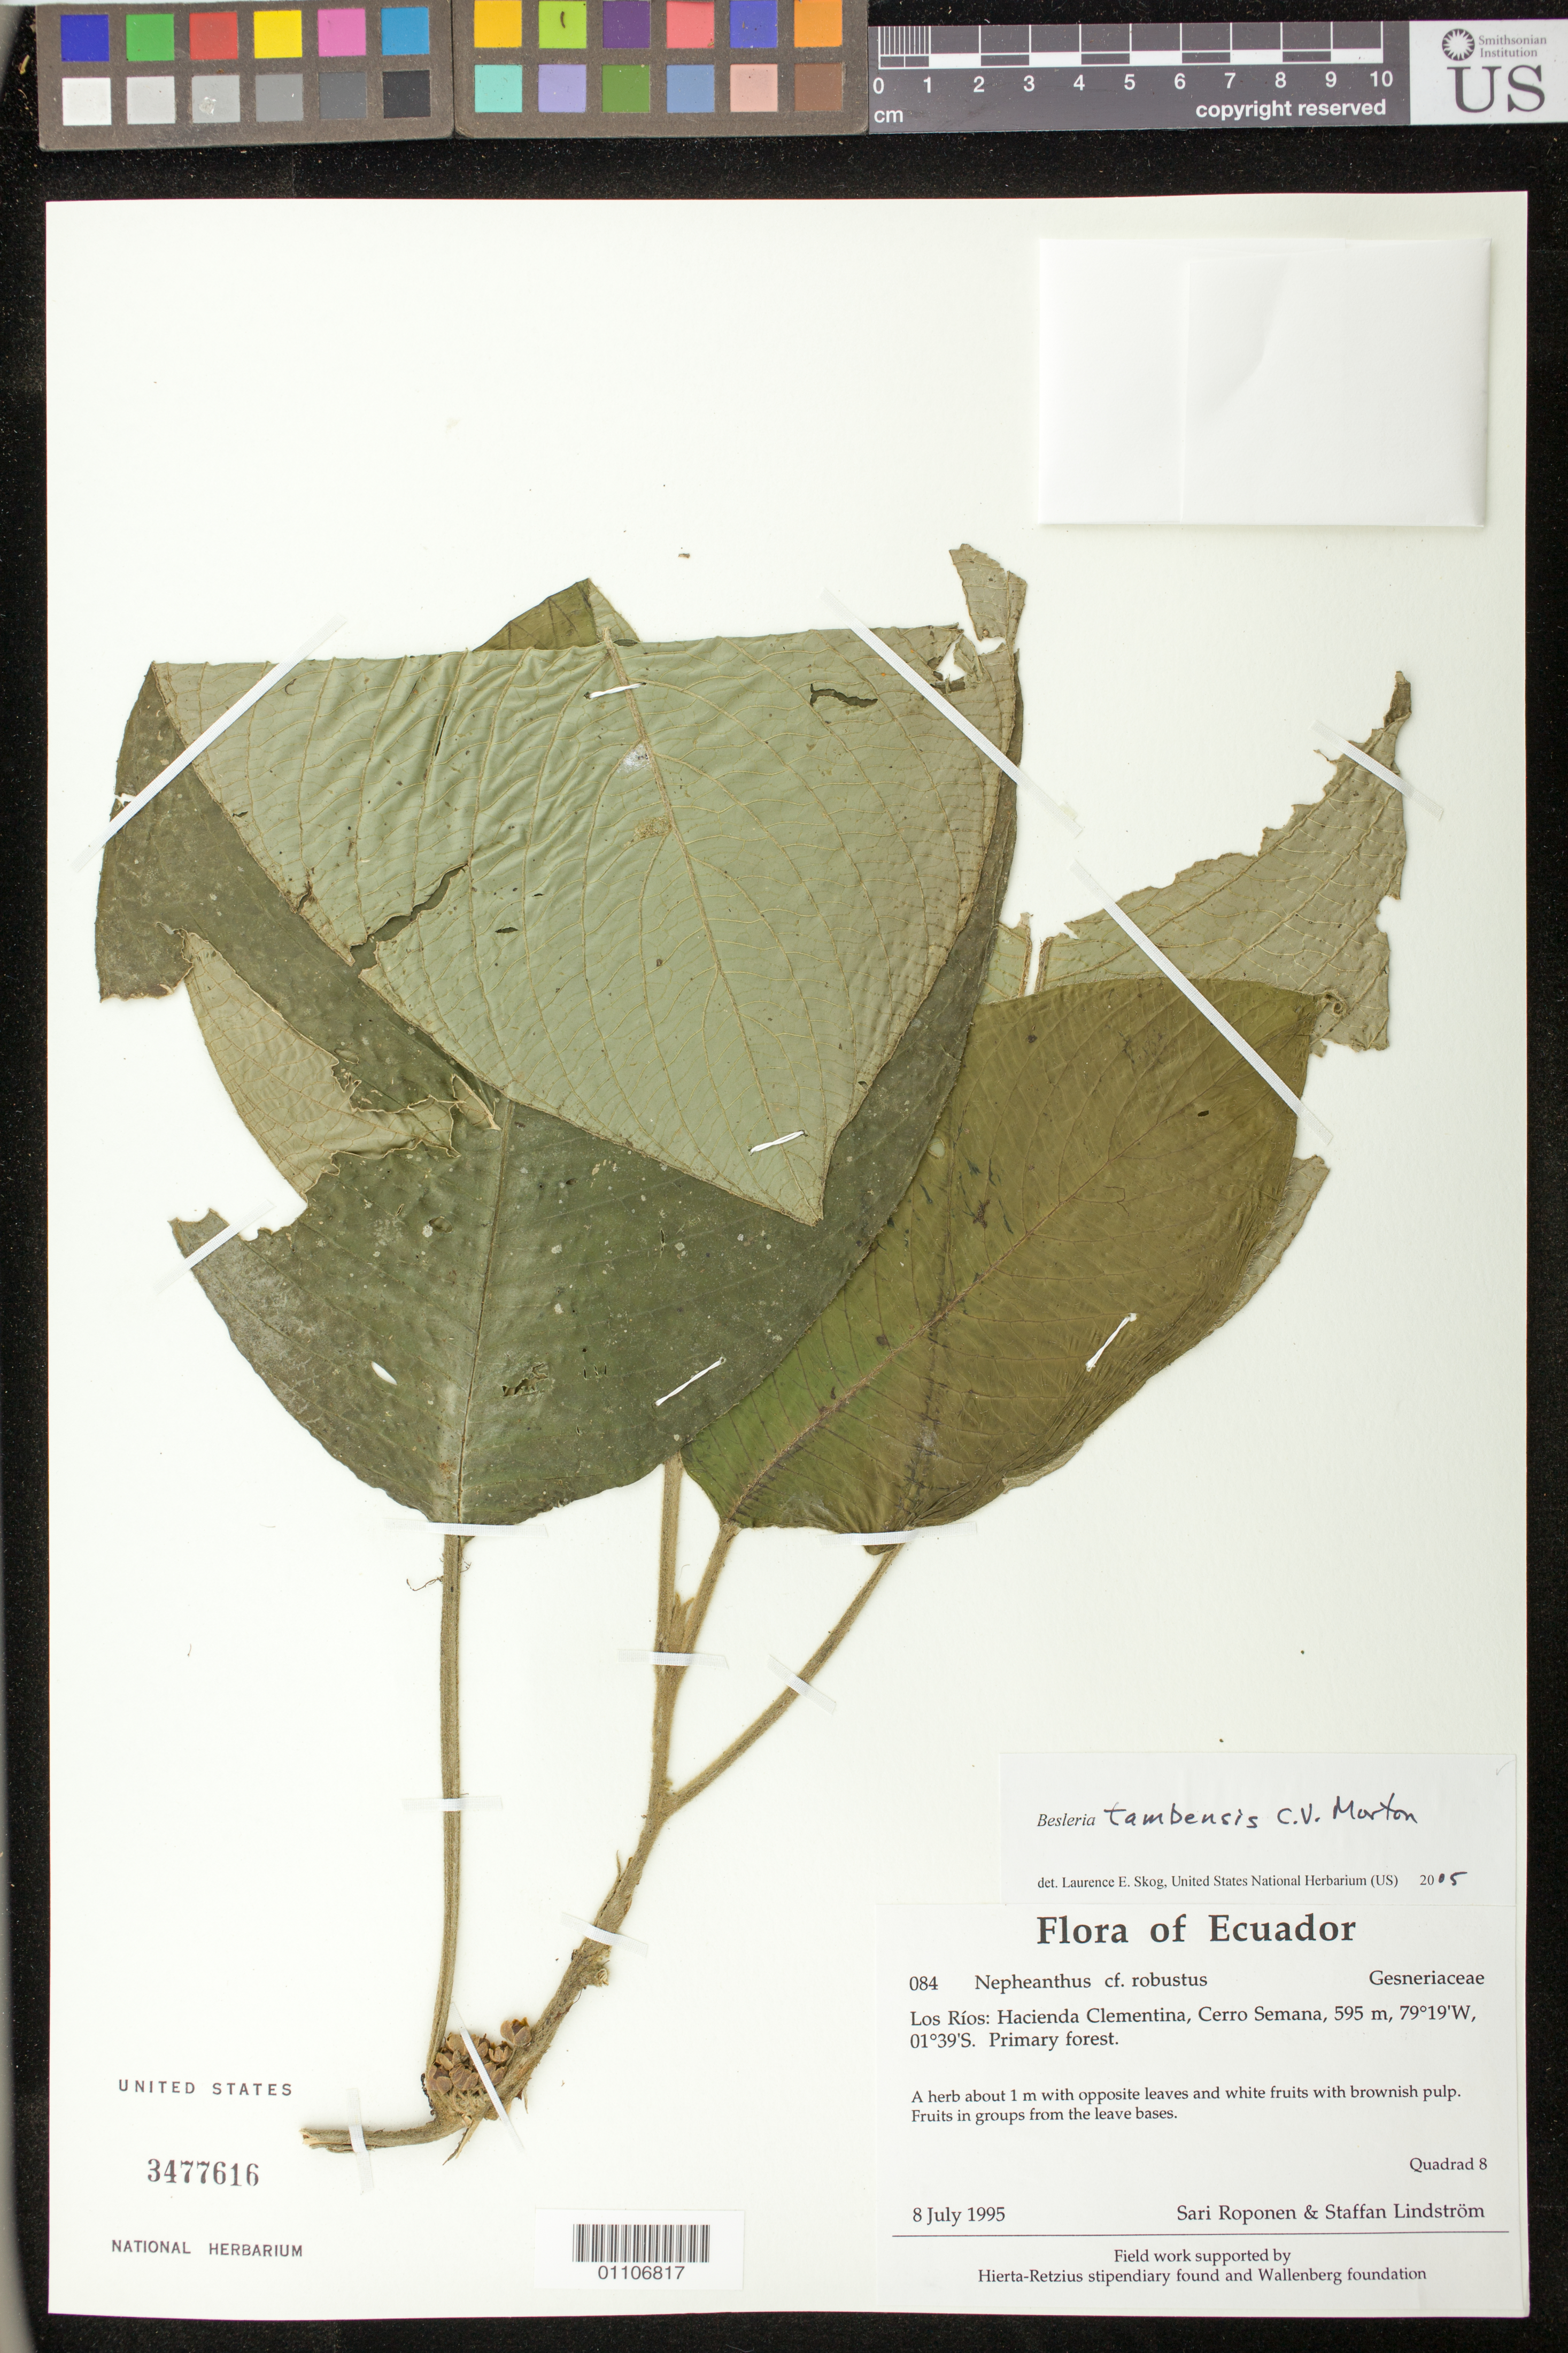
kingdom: Plantae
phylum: Tracheophyta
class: Magnoliopsida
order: Lamiales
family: Gesneriaceae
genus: Besleria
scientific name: Besleria tambensis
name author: C.V. Morton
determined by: Skog, Laurence E.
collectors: S. Roponen & S. Lindstrom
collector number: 84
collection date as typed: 08 Jul 1995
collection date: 1995-07-08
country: Ecuador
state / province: Los Rios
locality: Hacienda Clementina, Cerro Semana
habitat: Primary forest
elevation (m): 595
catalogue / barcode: US 3477616